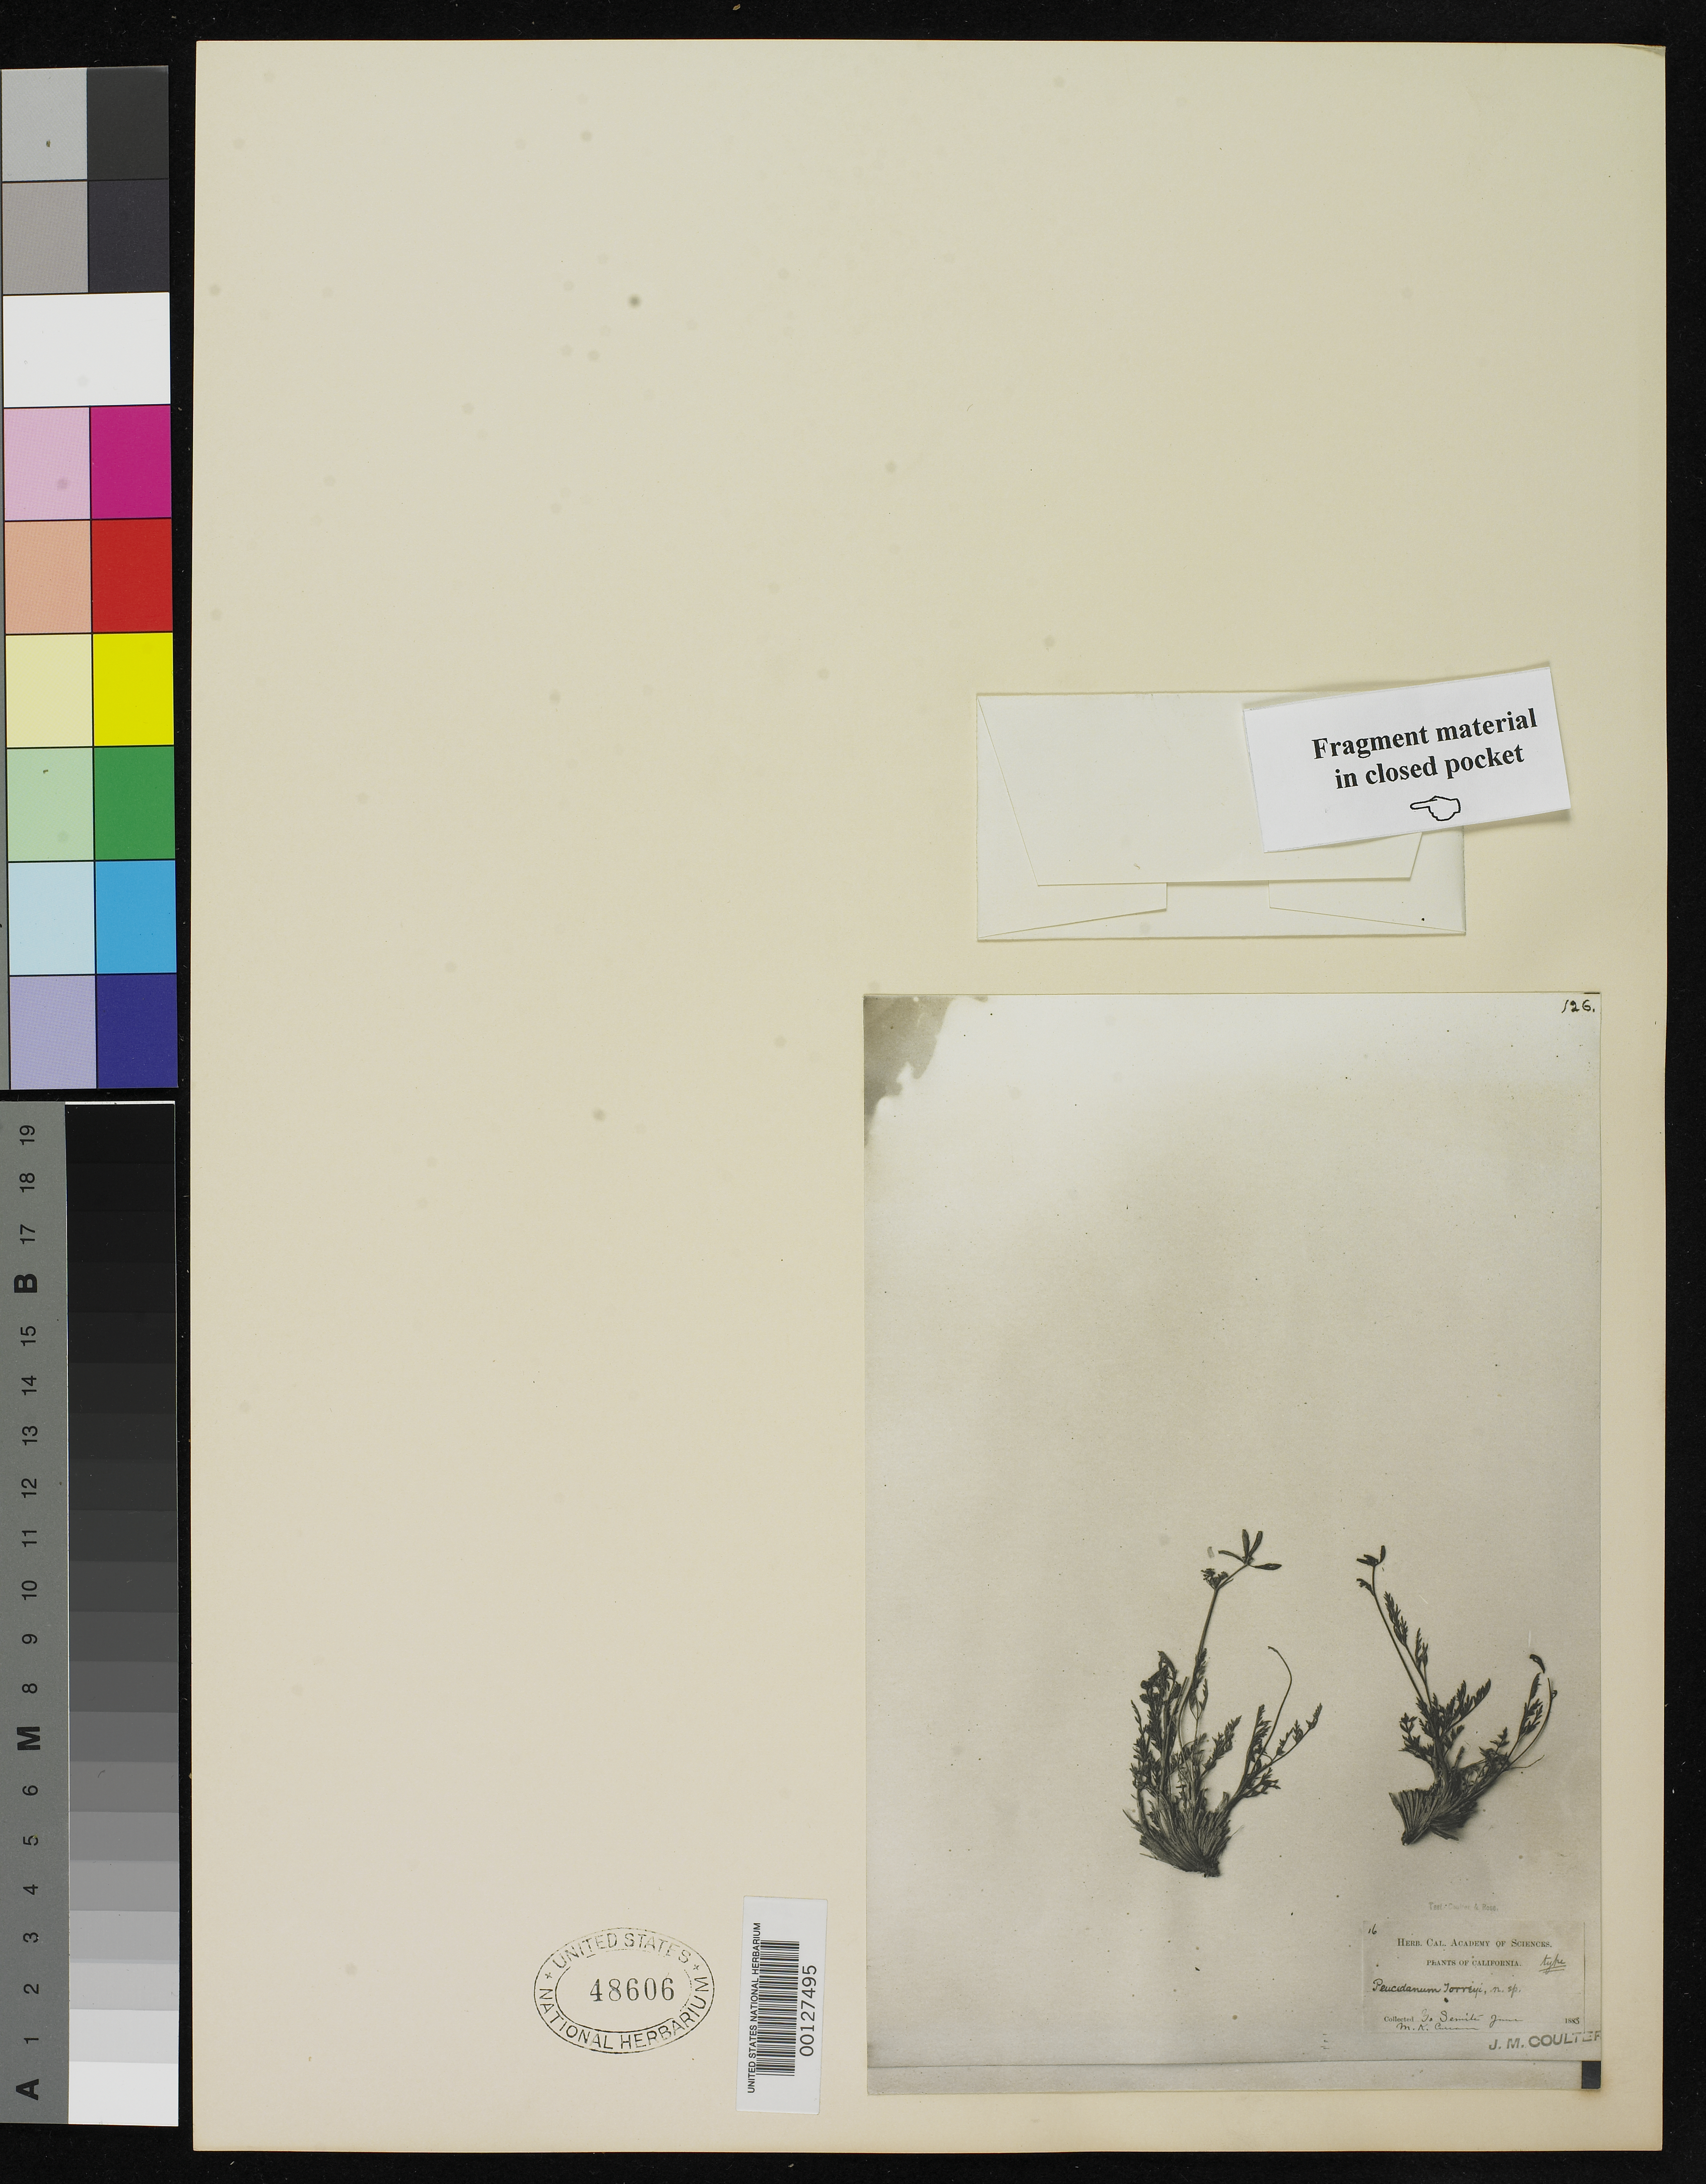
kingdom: Plantae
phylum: Tracheophyta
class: Magnoliopsida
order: Apiales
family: Apiaceae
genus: Peucedanum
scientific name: Peucedanum torreyi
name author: J.M. Coult. & Rose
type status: Type Material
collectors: M. K. Brandegee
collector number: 16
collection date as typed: Jun 1883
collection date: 1883-06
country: United States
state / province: California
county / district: Mariposa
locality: Yosemite valley.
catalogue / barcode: US 48606